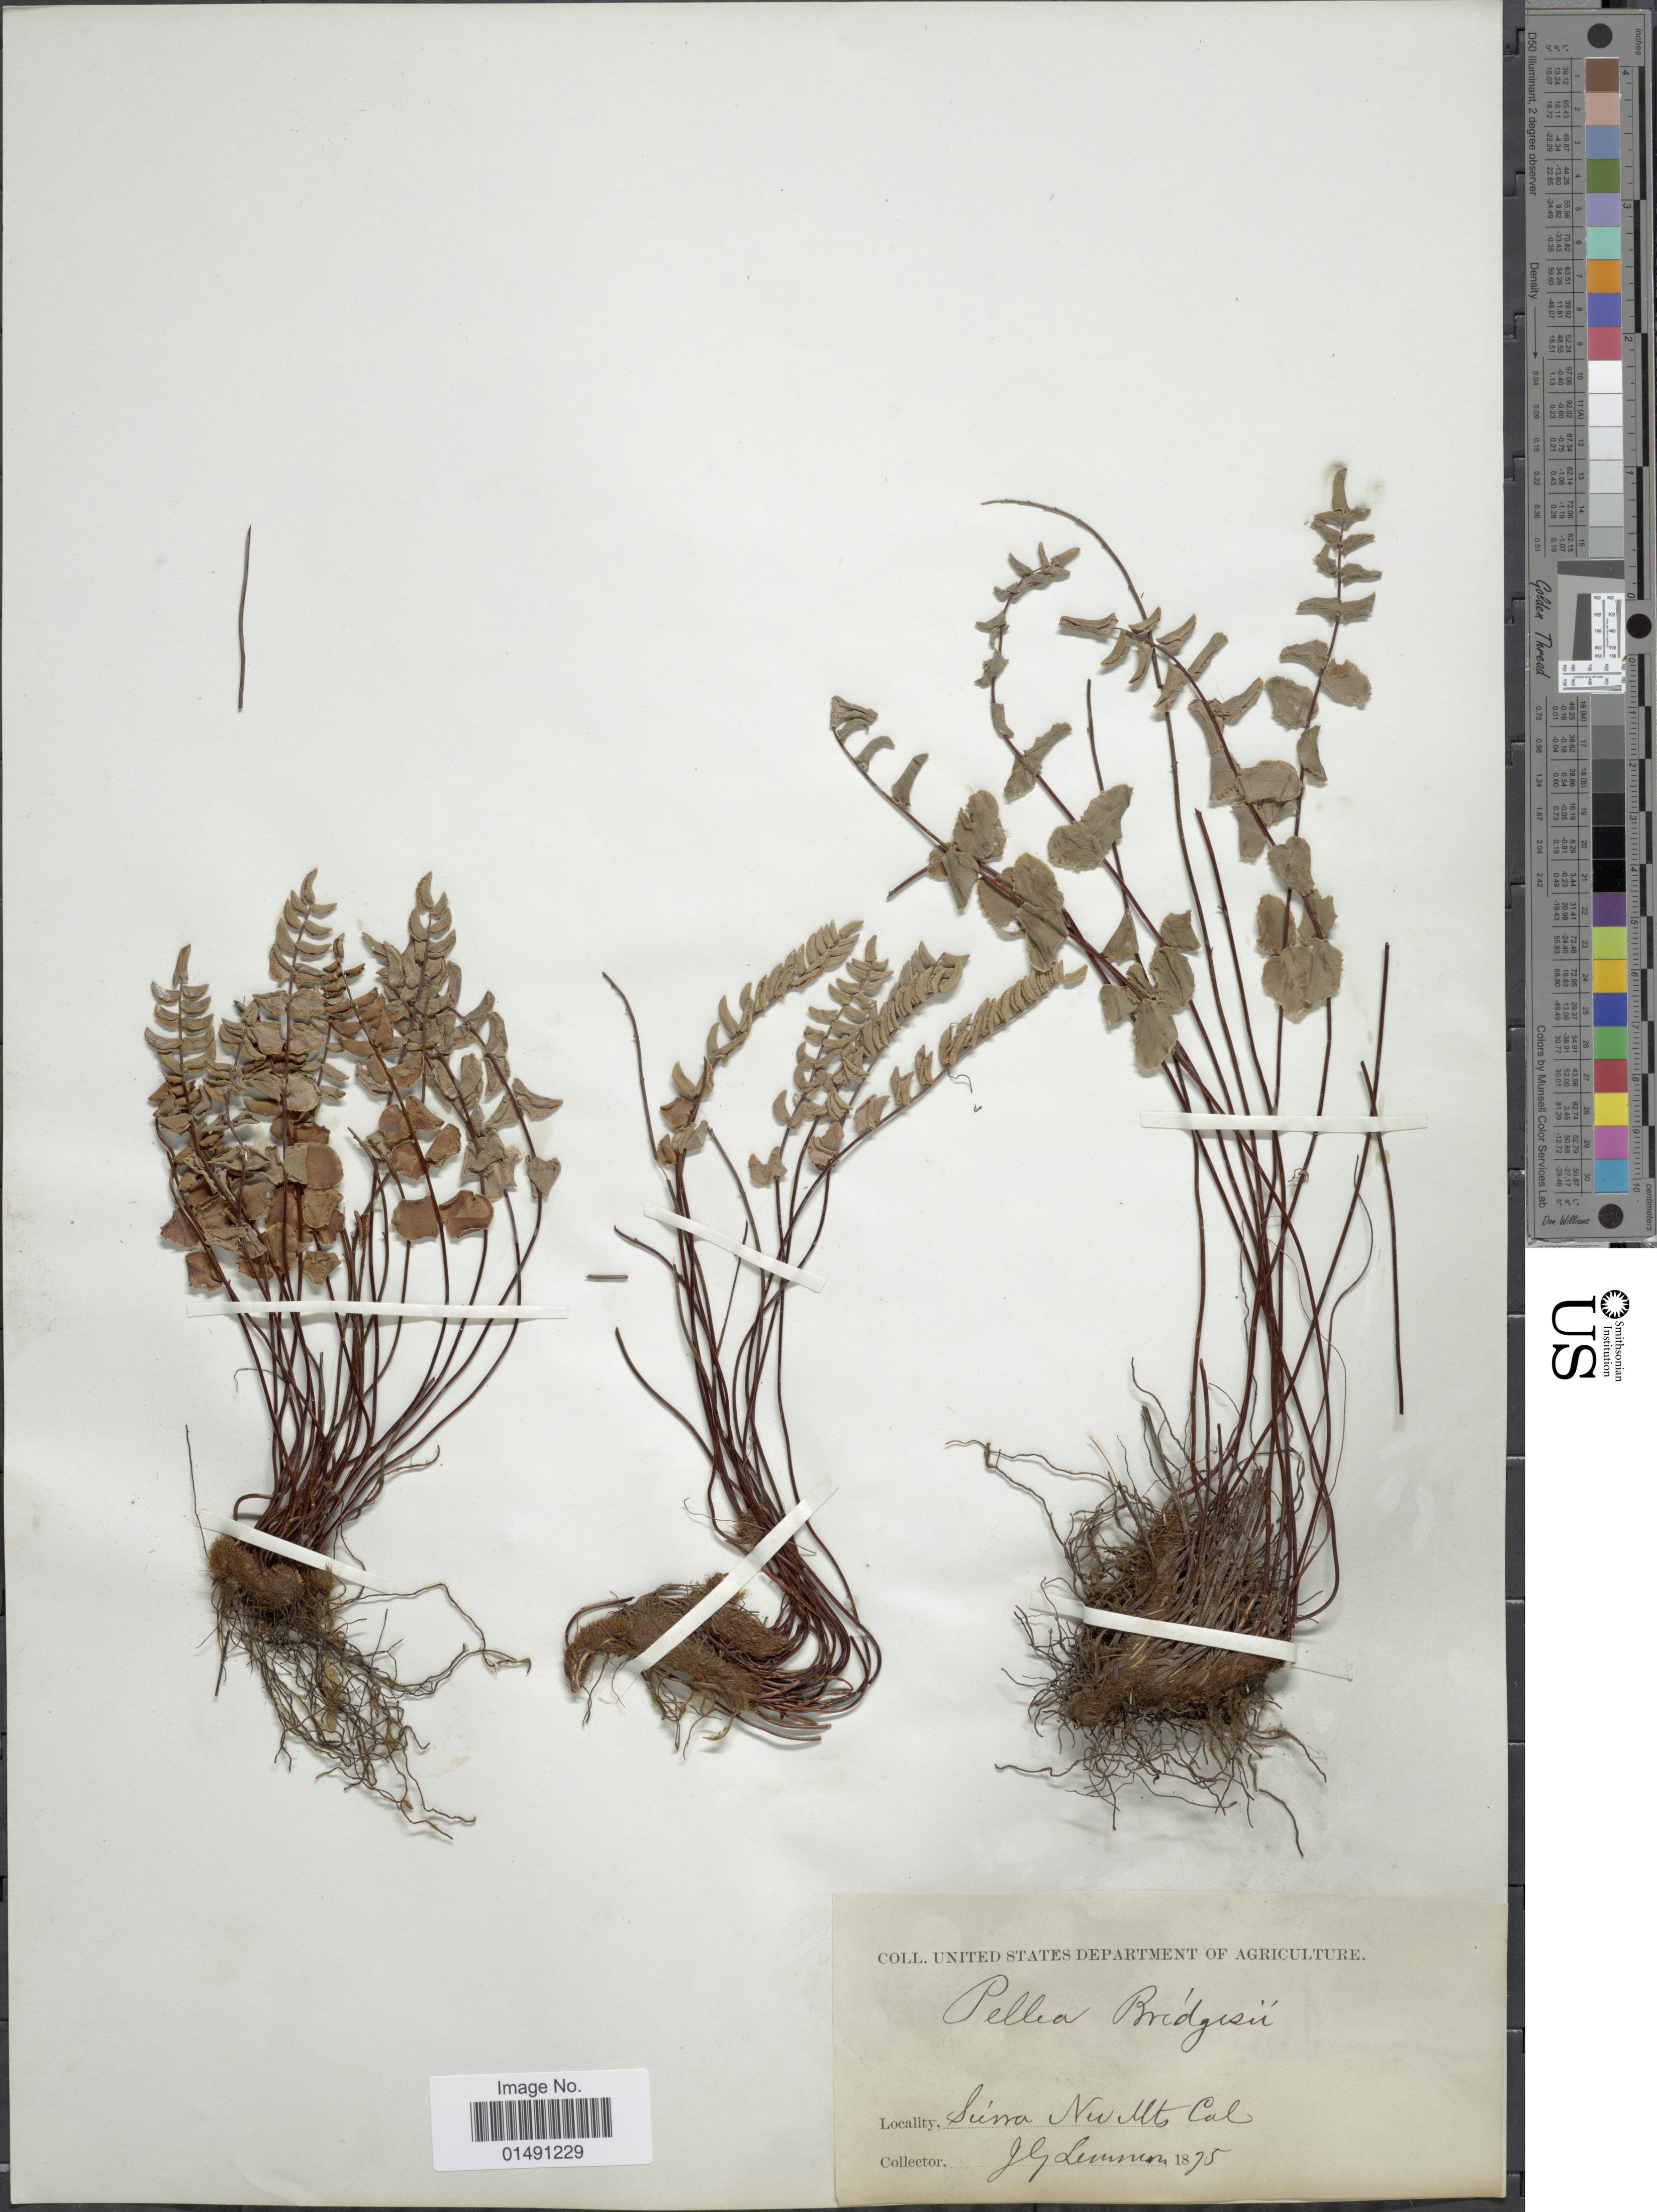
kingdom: Plantae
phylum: Tracheophyta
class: Polypodiopsida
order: Polypodiales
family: Pteridaceae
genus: Pellaea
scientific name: Pellaea bridgesii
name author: Hook.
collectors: J. G. Lemmon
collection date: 1875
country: United States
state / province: California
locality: Sierra Nev Mts